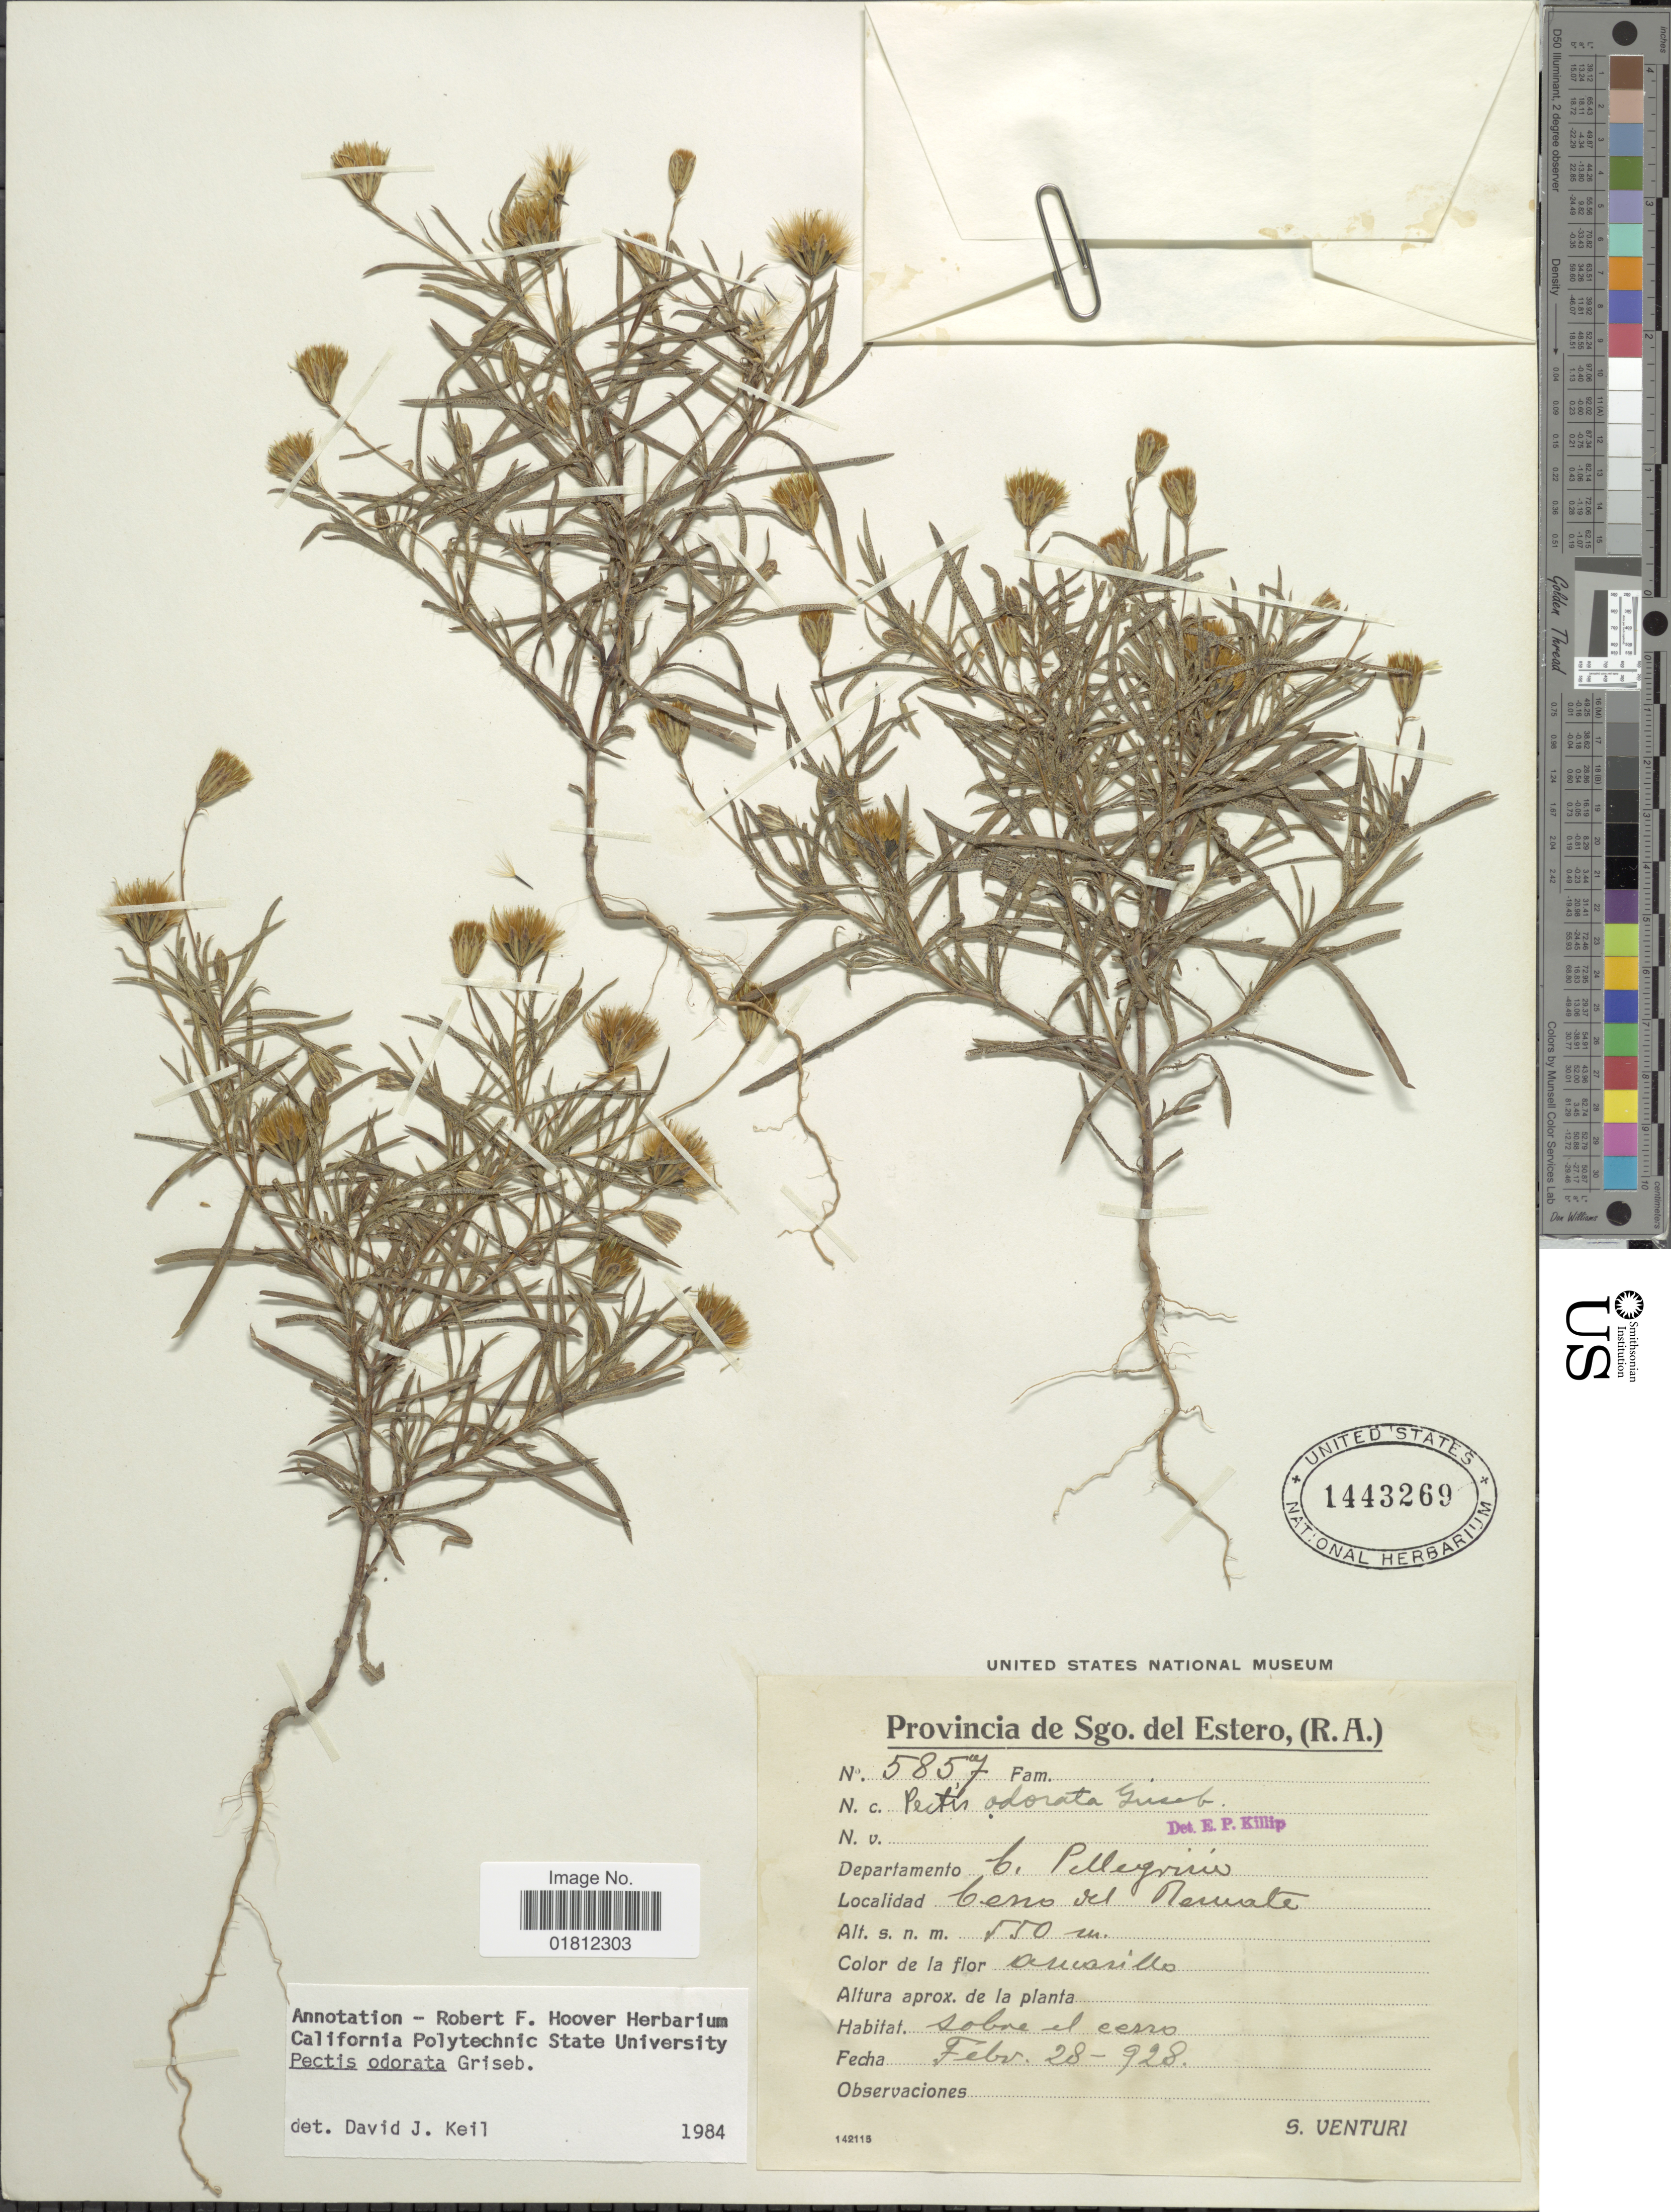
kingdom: Plantae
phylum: Tracheophyta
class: Magnoliopsida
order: Asterales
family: Asteraceae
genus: Pectis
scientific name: Pectis odorata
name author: Griseb.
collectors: S. Venturi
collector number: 5857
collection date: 1928-02-28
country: Argentina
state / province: Santiago del Estero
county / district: Pellegrini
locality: Cerro El Remate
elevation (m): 550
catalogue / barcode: US 1443269